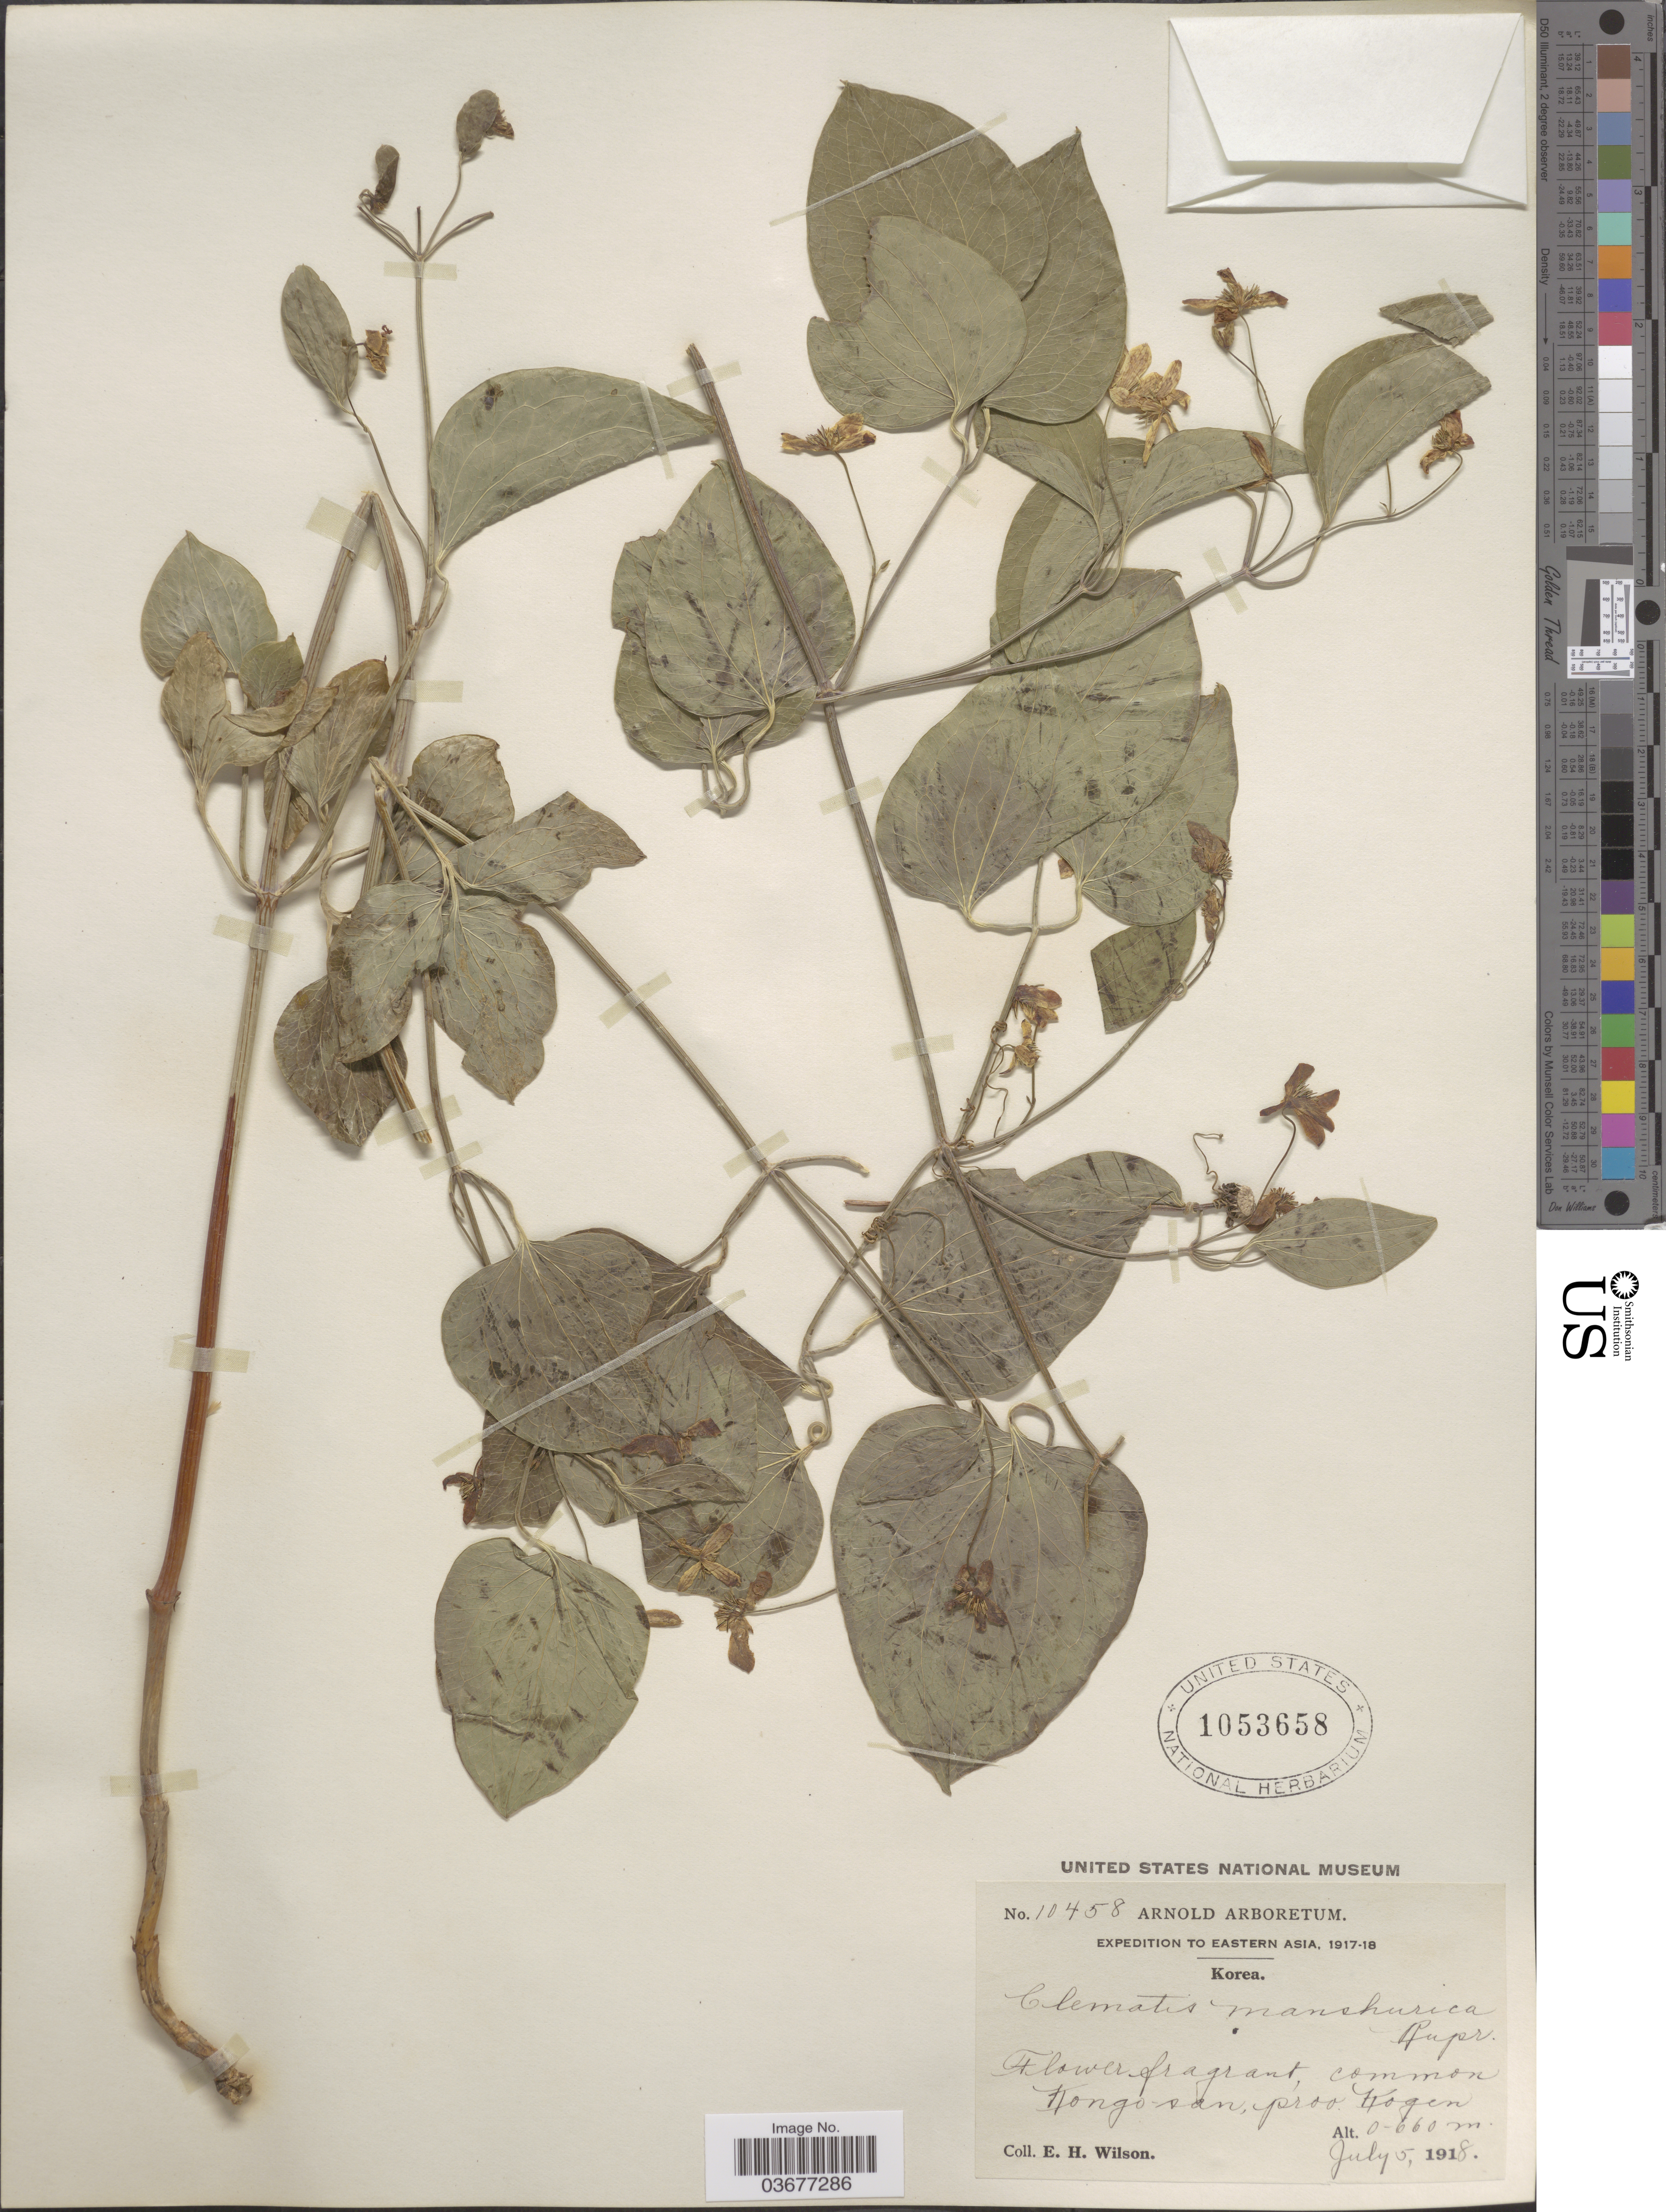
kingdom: Plantae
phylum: Tracheophyta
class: Magnoliopsida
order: Ranunculales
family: Ranunculaceae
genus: Clematis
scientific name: Clematis mandshurica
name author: Rupr.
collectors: E. Wilson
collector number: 10458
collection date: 1918-07-05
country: North Korea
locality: Eastern Asia. Korea. Kongo-san, prov. Kogen.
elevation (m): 0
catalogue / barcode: US 1053658